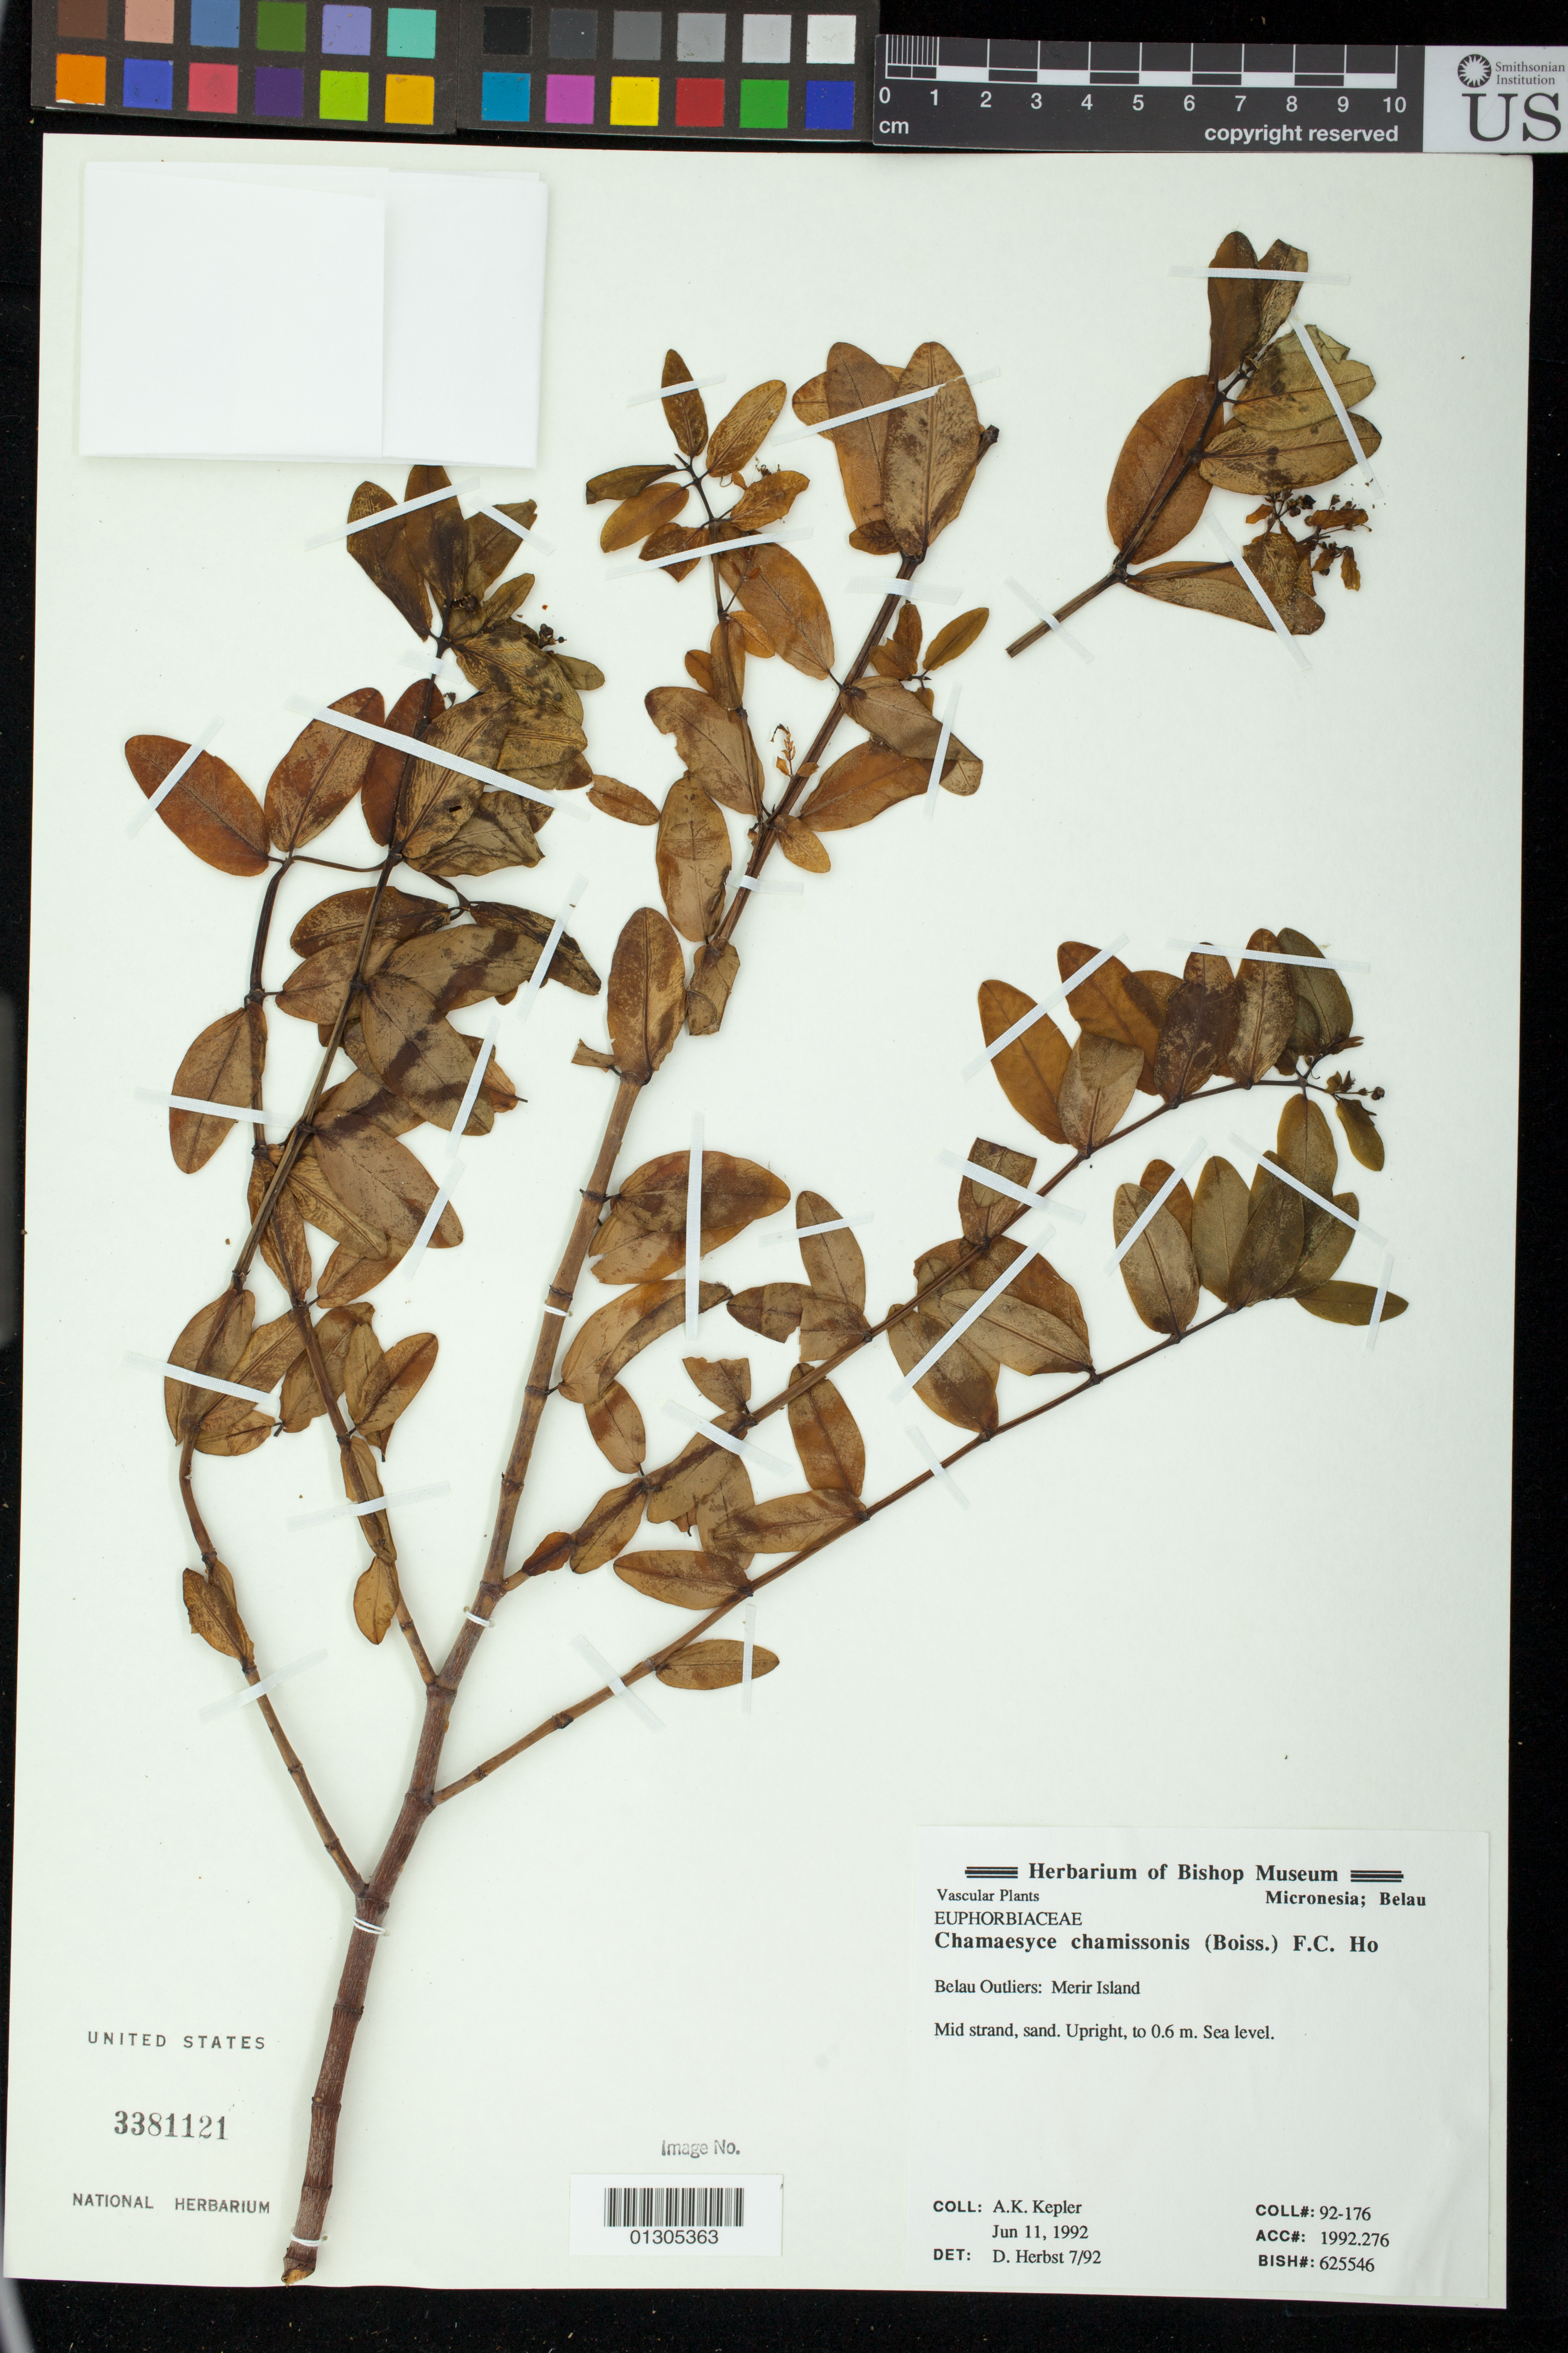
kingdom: Plantae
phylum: Tracheophyta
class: Magnoliopsida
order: Malpighiales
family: Euphorbiaceae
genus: Euphorbia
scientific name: Euphorbia chamissonis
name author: (Klotzsch ex Klotzsch & Garcke) Boiss.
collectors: D. R. Herbst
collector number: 92-176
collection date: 1992-06-11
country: Palau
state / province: Belau Outliers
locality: Belau Outliers; Merir Island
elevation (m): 0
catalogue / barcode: US 3381121